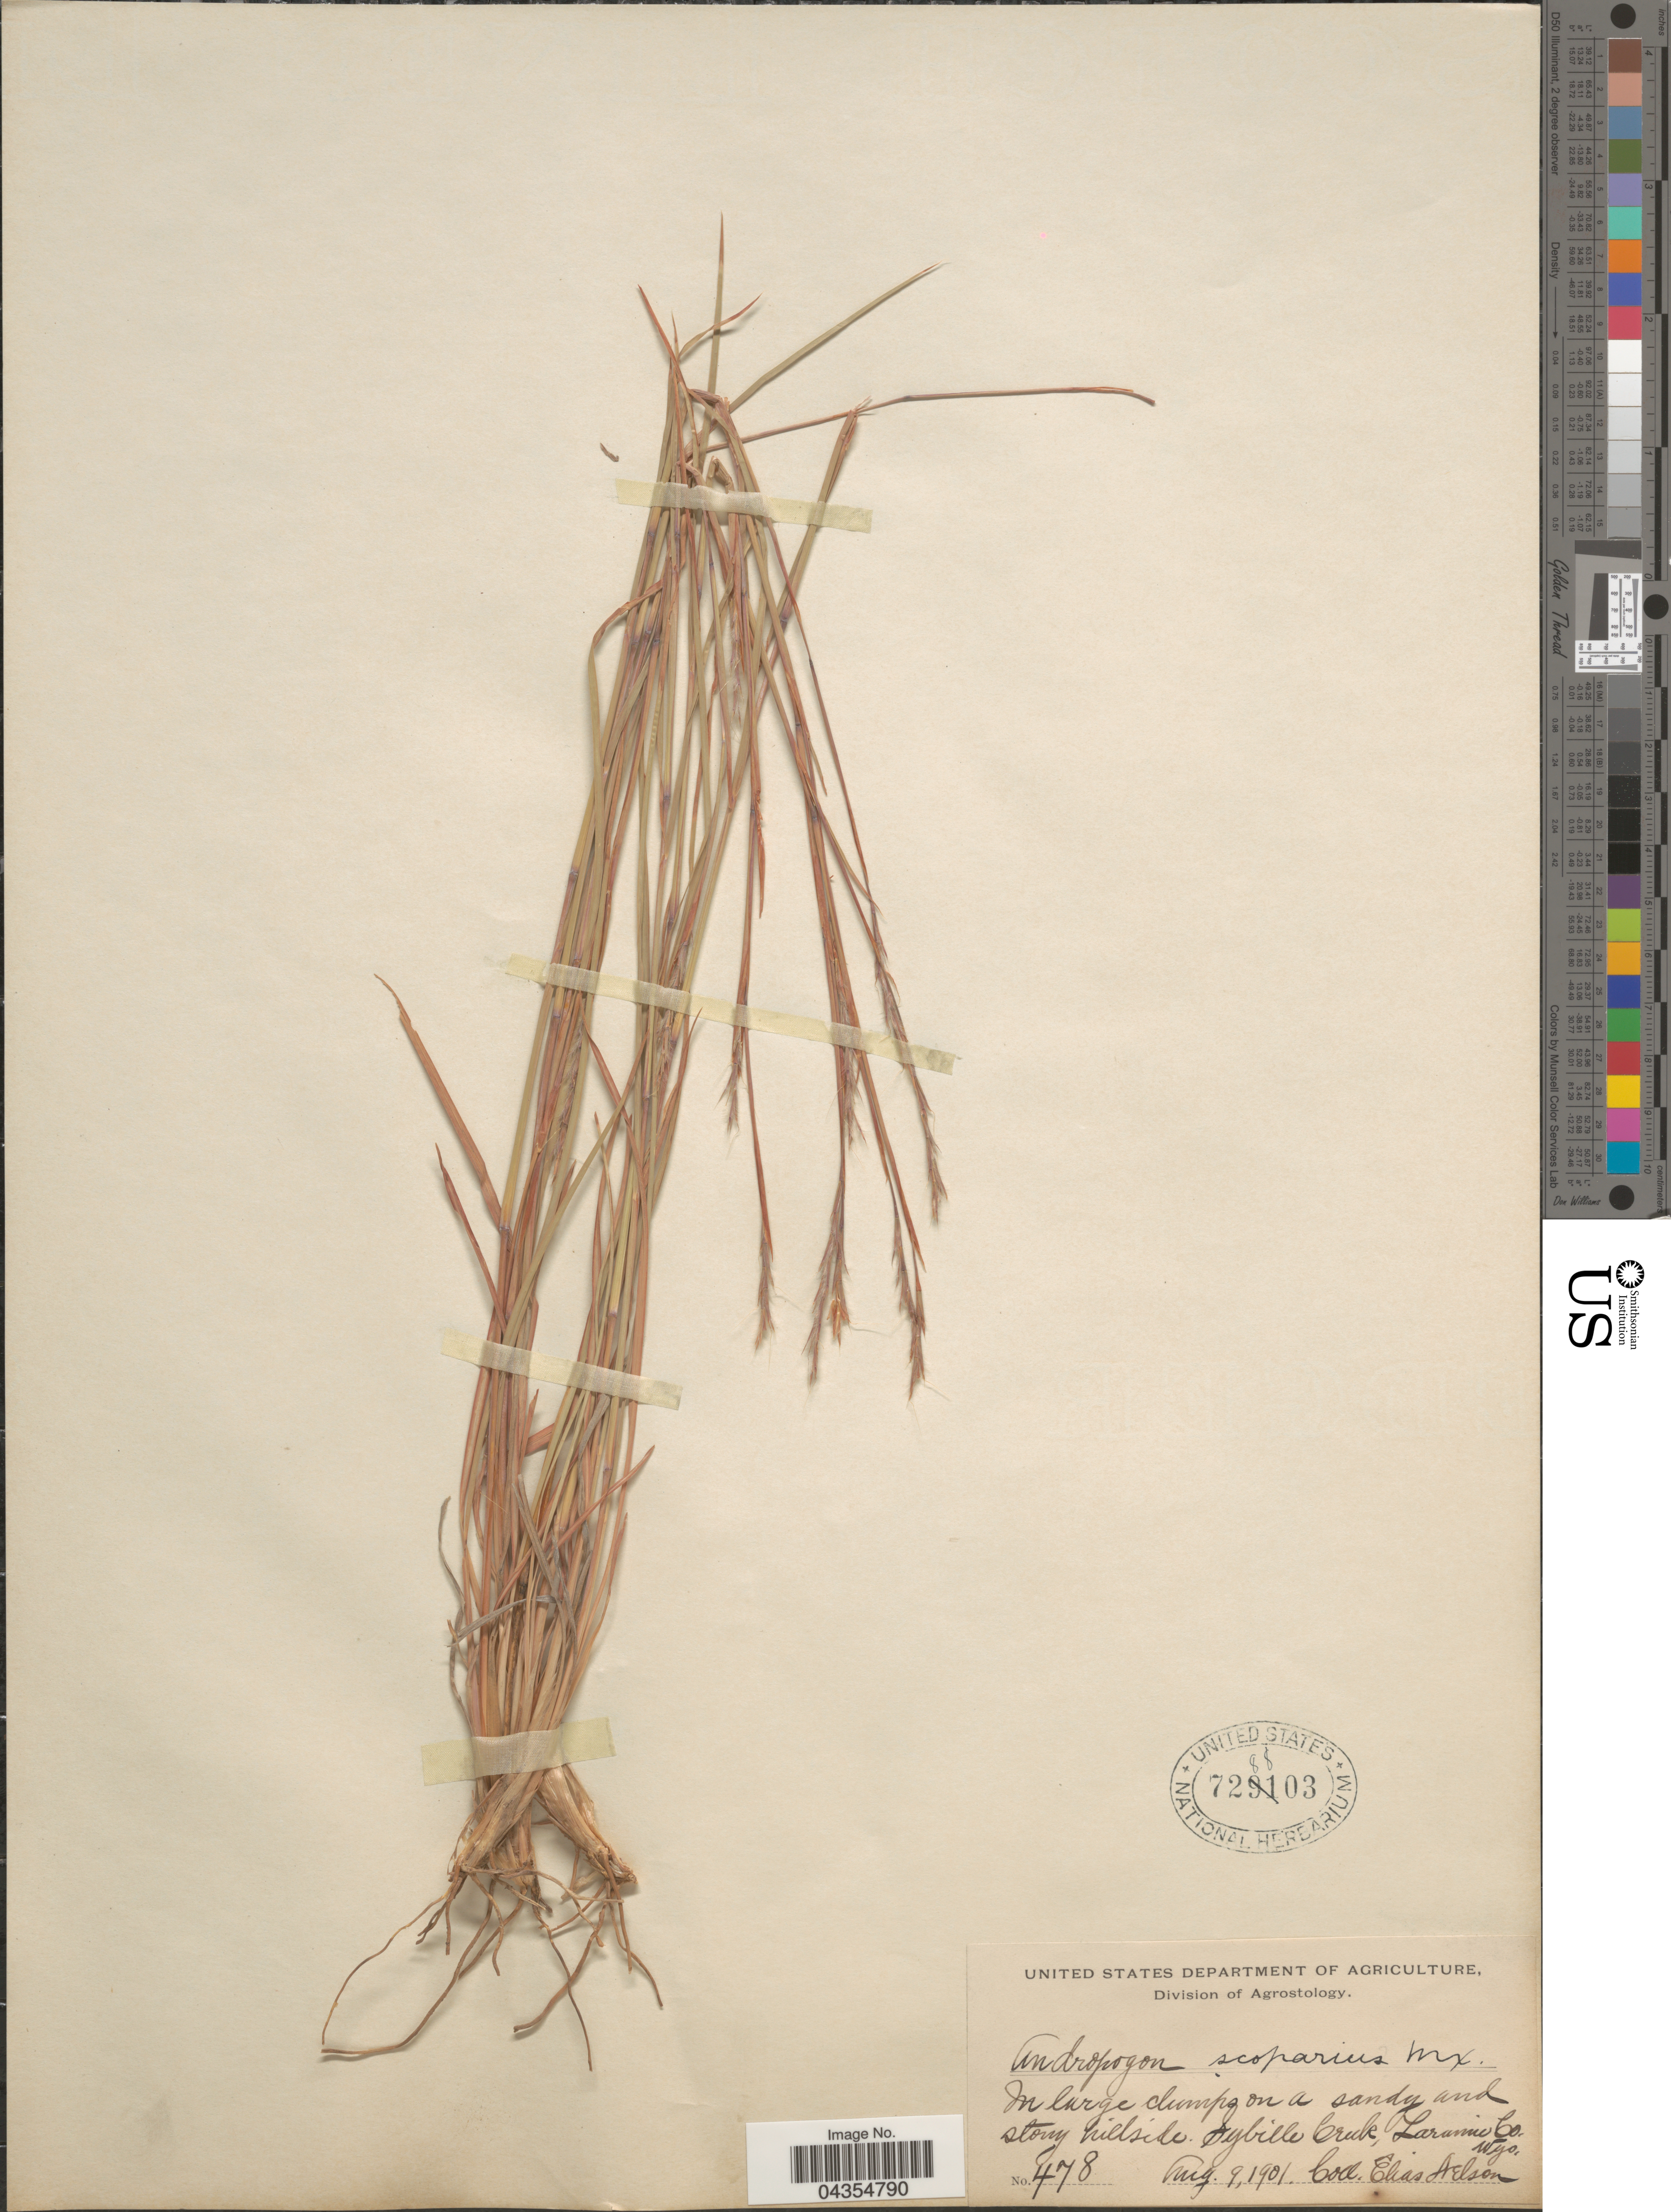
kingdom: Plantae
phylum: Tracheophyta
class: Liliopsida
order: Poales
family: Poaceae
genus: Schizachyrium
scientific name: Schizachyrium sanguineum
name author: (Retz.) Alston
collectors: E. Nelson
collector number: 478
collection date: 1901-08-09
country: United States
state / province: Wyoming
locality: Sibylee Creek, Laramie Co.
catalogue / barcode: US 728803